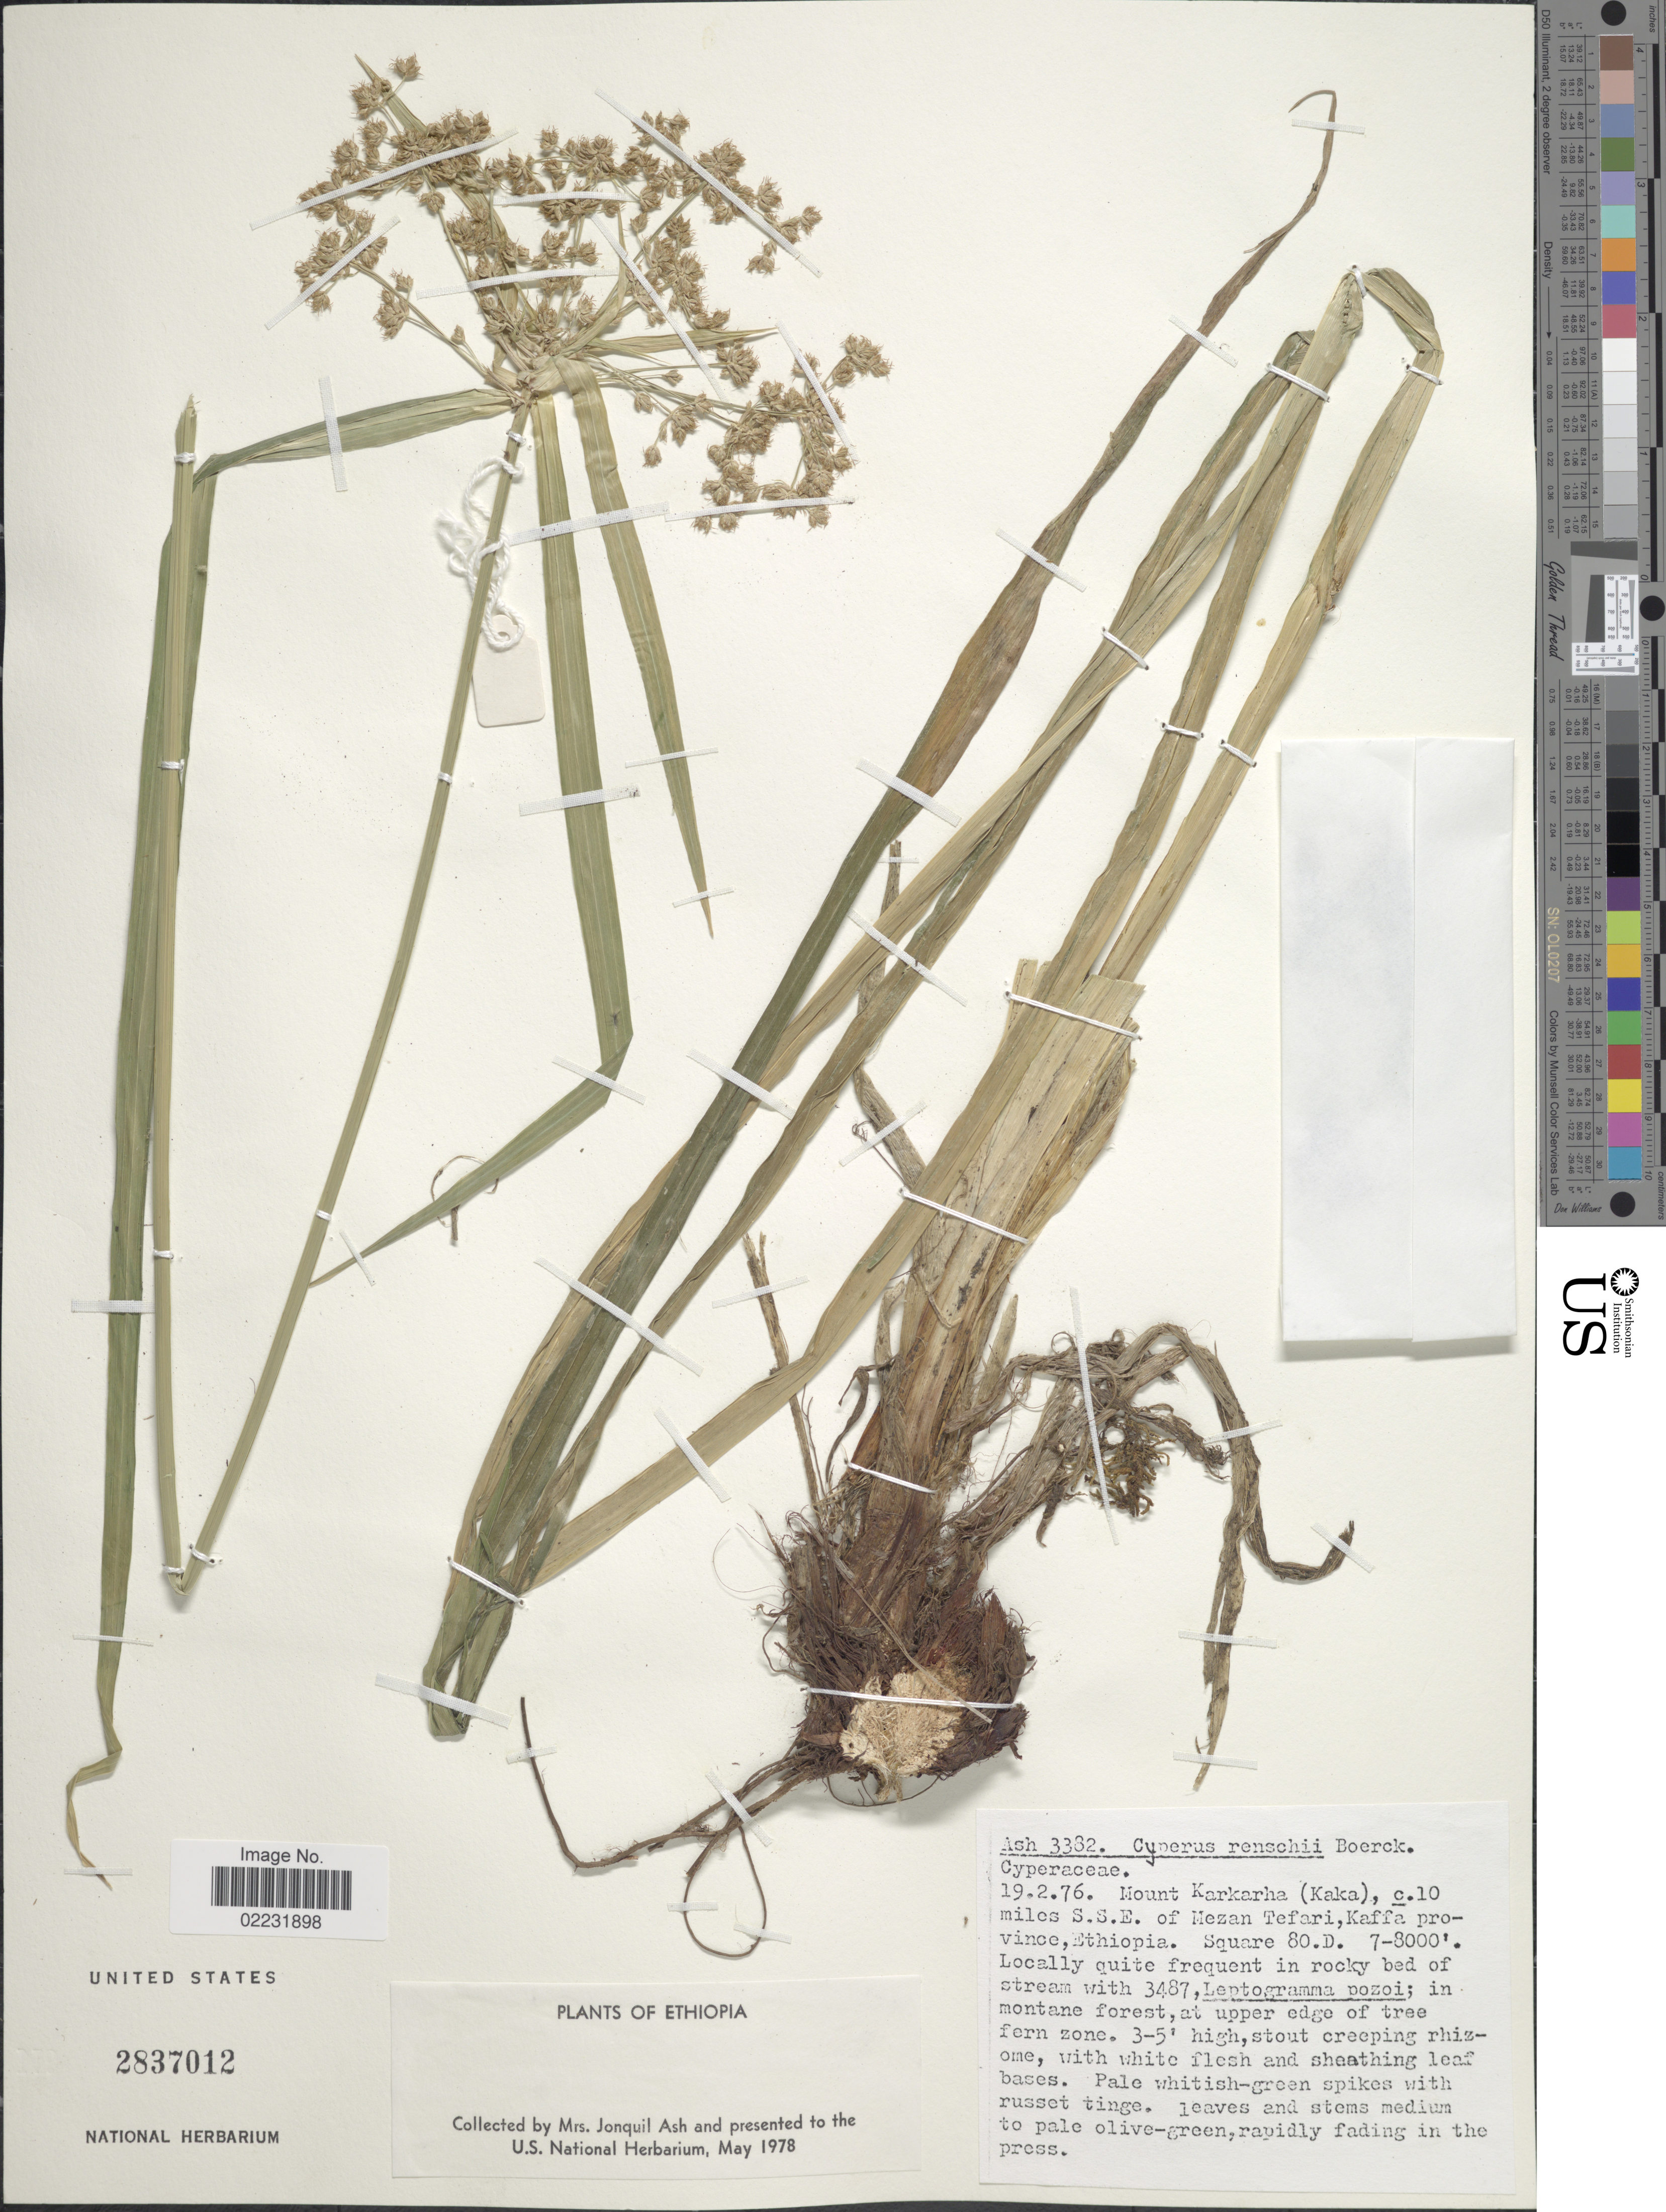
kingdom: Plantae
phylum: Tracheophyta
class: Liliopsida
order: Poales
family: Cyperaceae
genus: Cyperus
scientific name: Cyperus renschii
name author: Boeckeler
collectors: J. Ash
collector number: Ash 3382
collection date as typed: Transcribed d/m/y: 19/2/76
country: Ethiopia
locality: Mount Karkarha (Kaka) 10 miles S.S.E of Mezan Tefari, Kaffa Province, Ethiopia. Square 80.D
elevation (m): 2134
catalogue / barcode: US 2837012